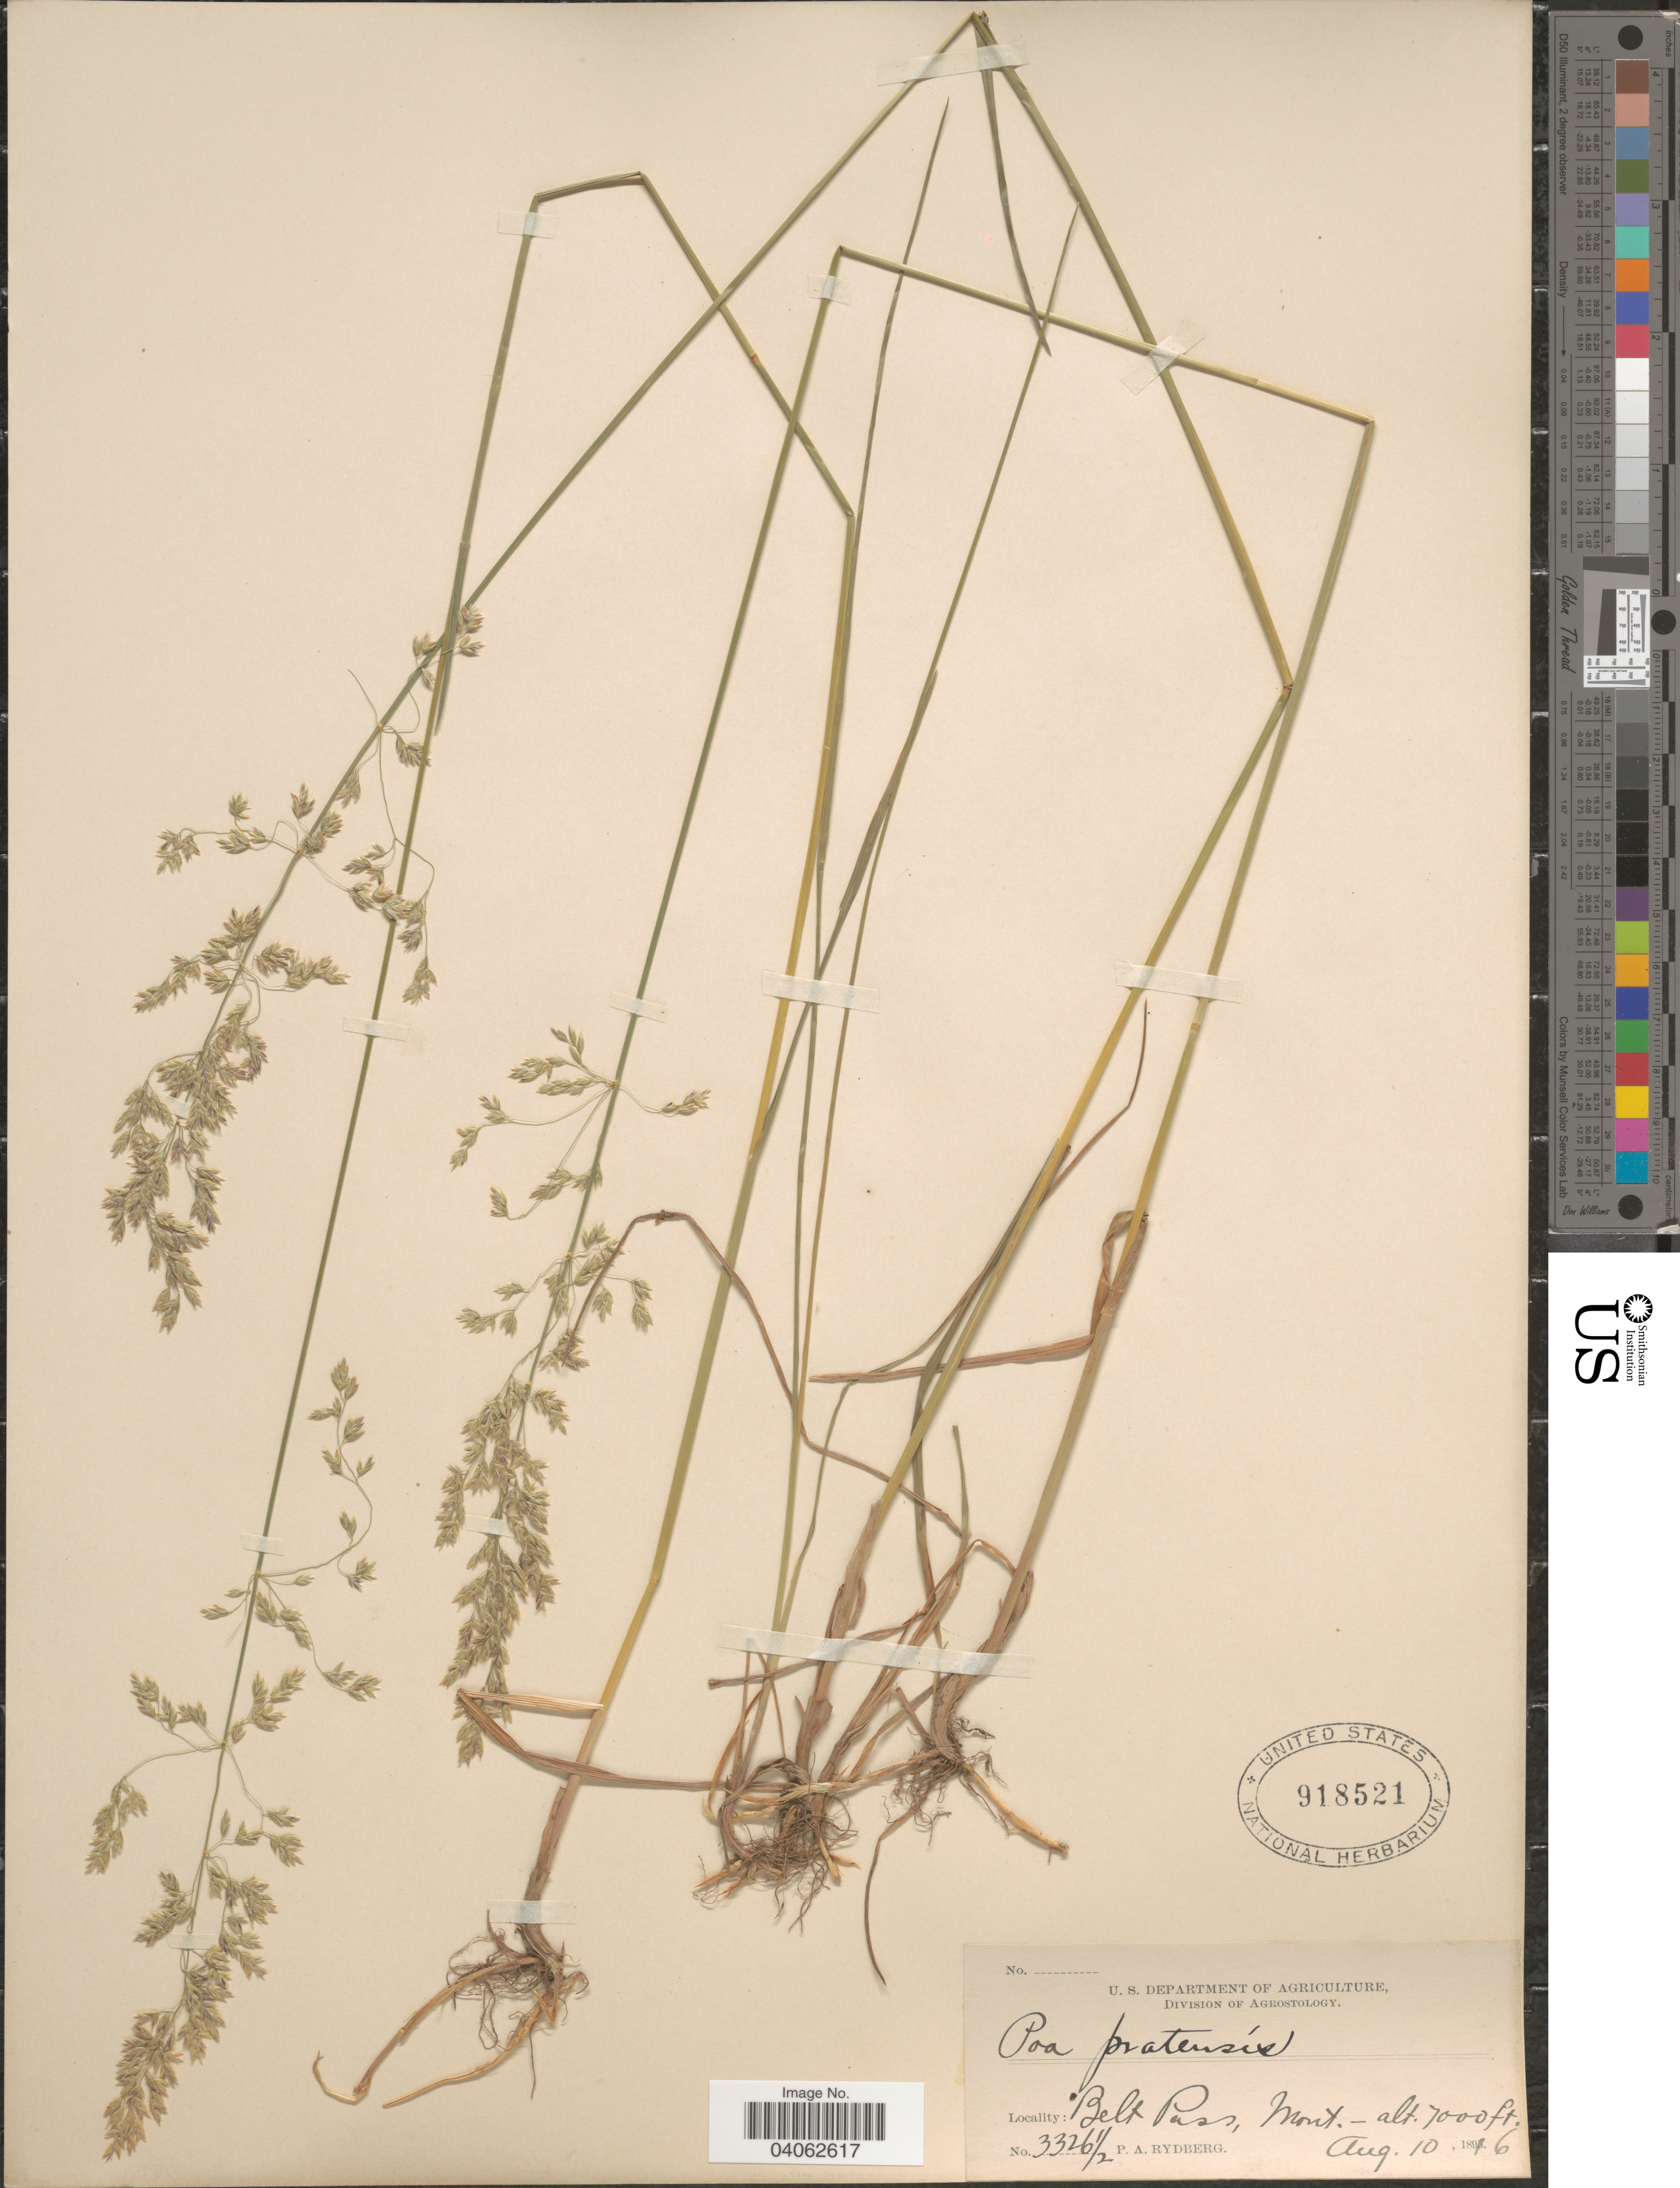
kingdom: Plantae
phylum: Tracheophyta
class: Liliopsida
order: Poales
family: Poaceae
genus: Poa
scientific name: Poa pratensis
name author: L.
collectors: P. A. Rydberg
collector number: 3326½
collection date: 1896-08-10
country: United States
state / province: Montana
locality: Belt Pass.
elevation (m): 2134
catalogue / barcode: US 918521